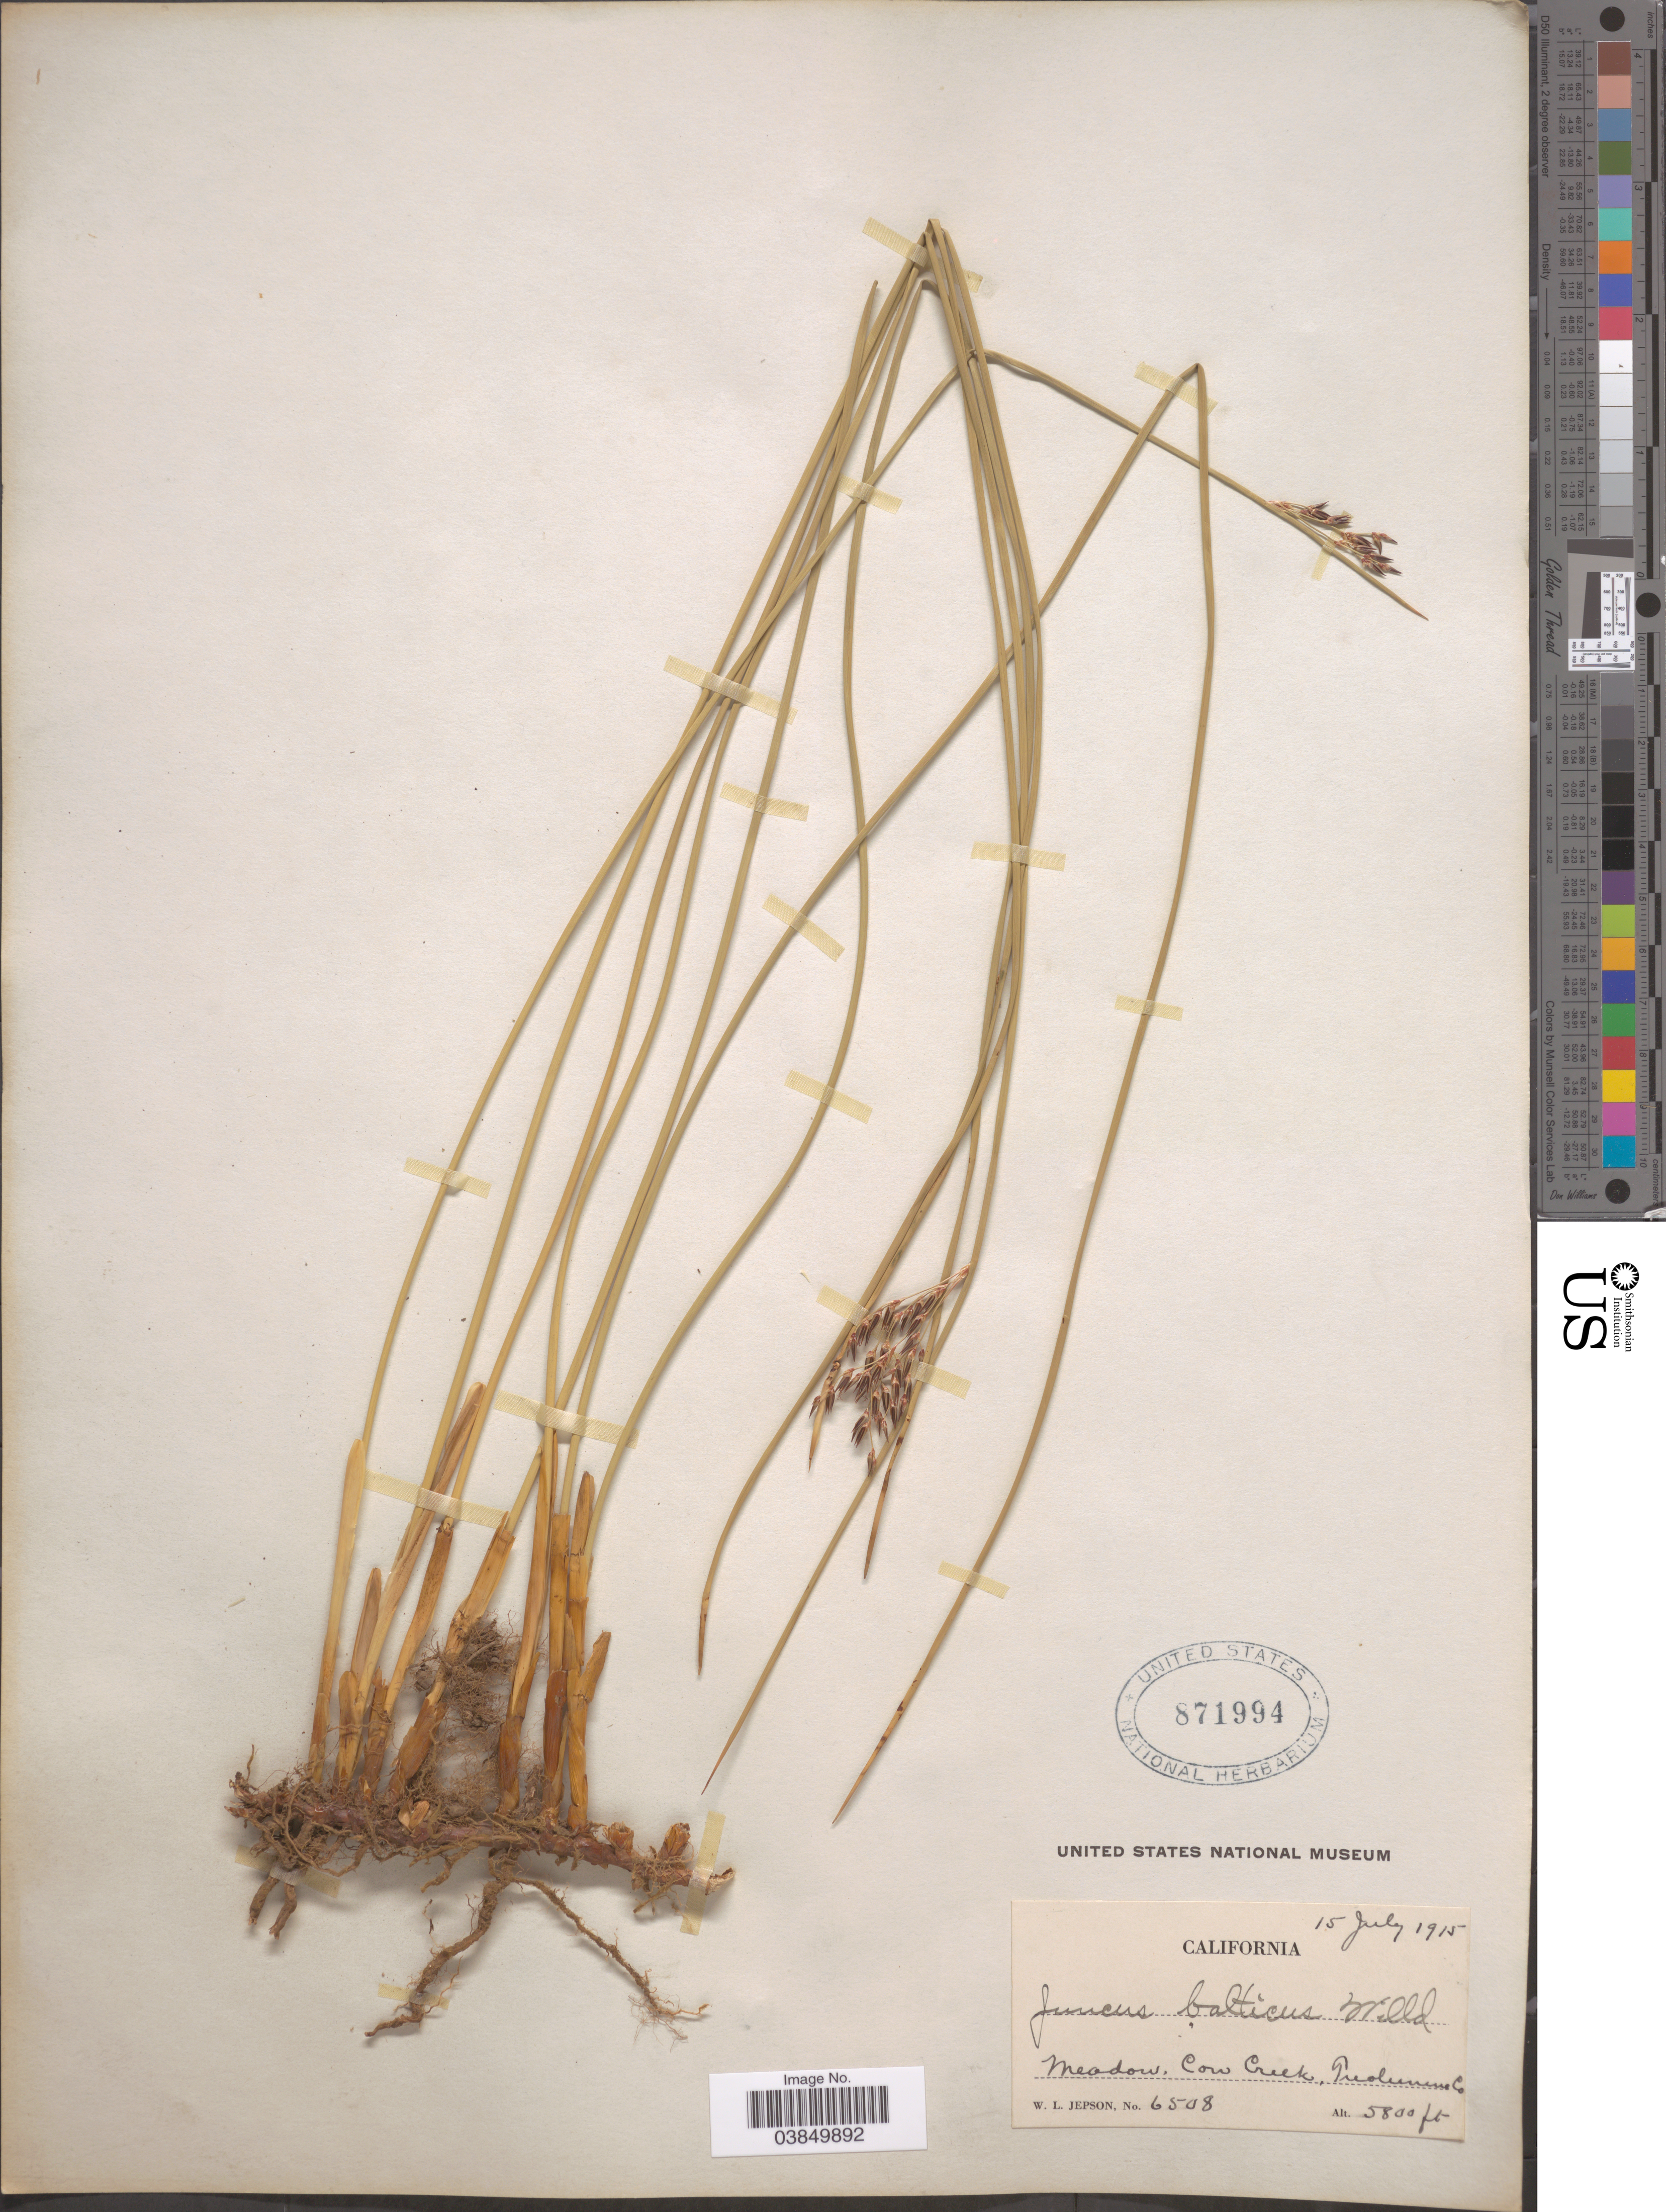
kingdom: Plantae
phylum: Tracheophyta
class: Liliopsida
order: Poales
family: Juncaceae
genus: Juncus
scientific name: Juncus balticus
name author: Willd.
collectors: W. L. Jepson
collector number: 6508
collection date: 1915-07-15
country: United States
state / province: California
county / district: Tuolumne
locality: Meadow, Cow Creek, Tuolumne Co.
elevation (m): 1768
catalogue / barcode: US 871994